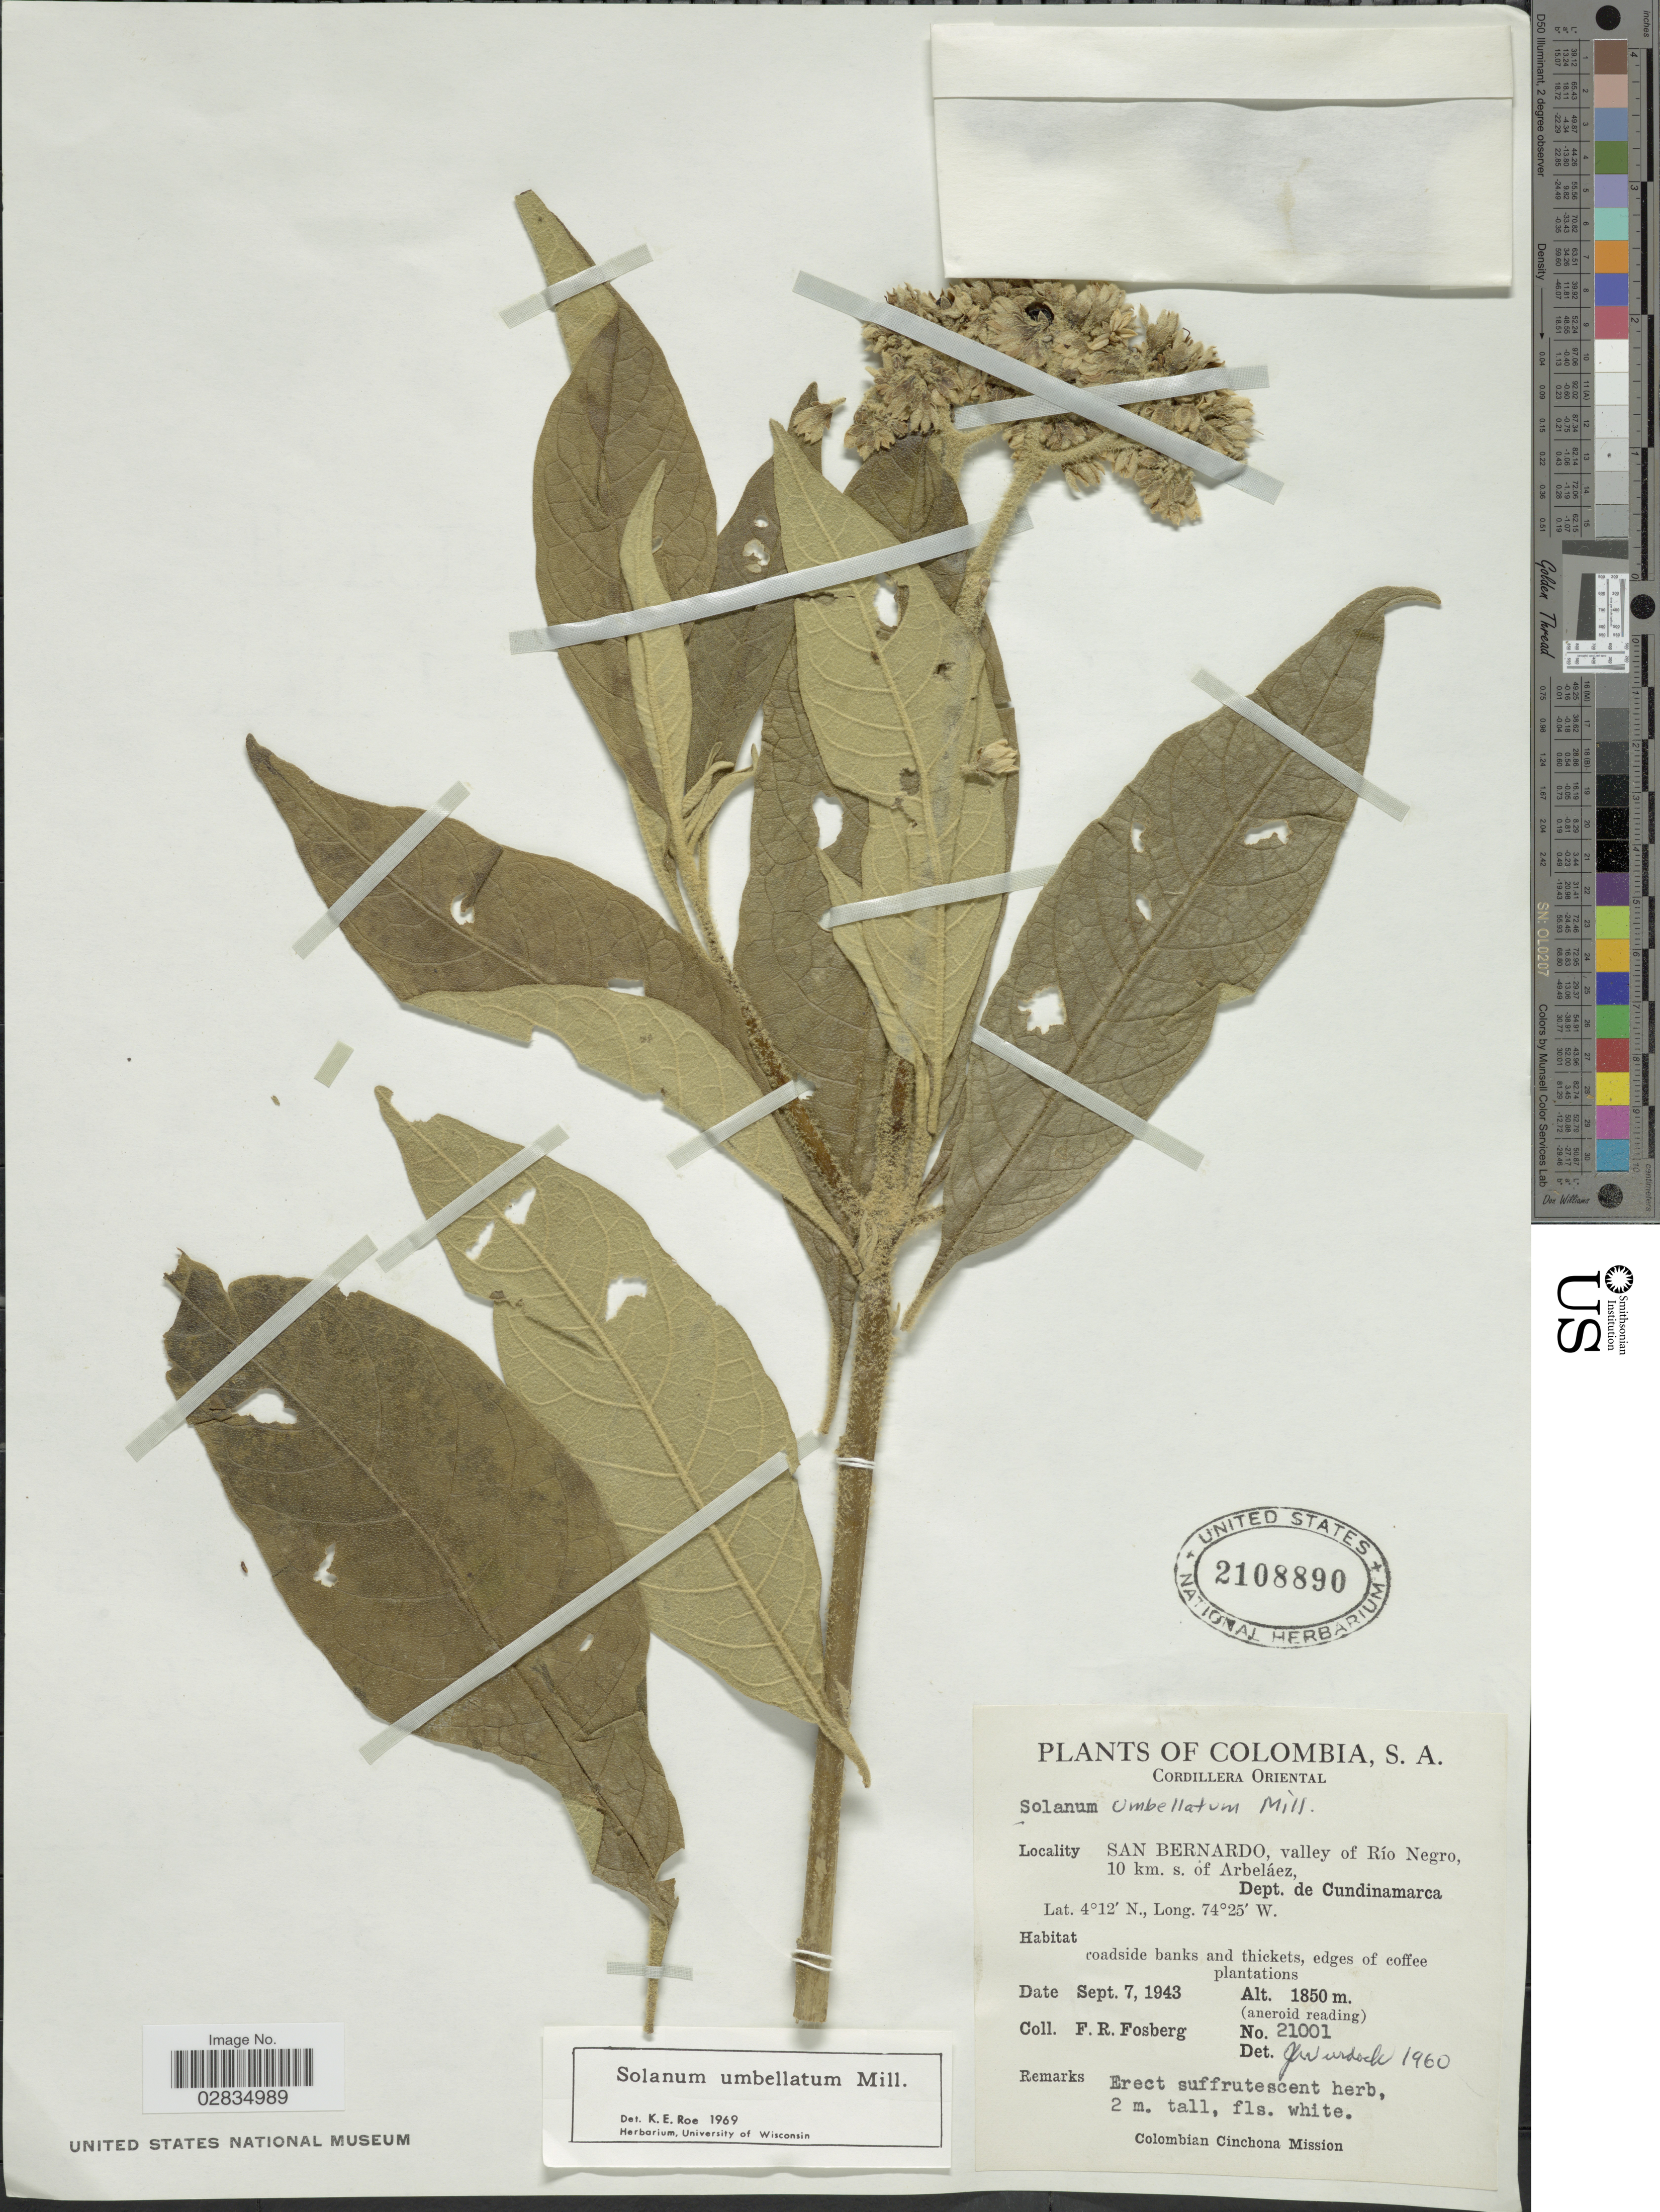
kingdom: Plantae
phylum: Tracheophyta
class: Magnoliopsida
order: Solanales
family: Solanaceae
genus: Solanum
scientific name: Solanum umbellatum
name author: Mill.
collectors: F. R. Fosberg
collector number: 21001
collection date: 1943-09-07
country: Colombia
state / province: Cundinamarca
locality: Cordillera Oriental, San Bernardino, valley of Río Negro, 10 km. s. of Arbeláez, Dept. de Cundinamarca.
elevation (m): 1850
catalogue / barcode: US 2108890